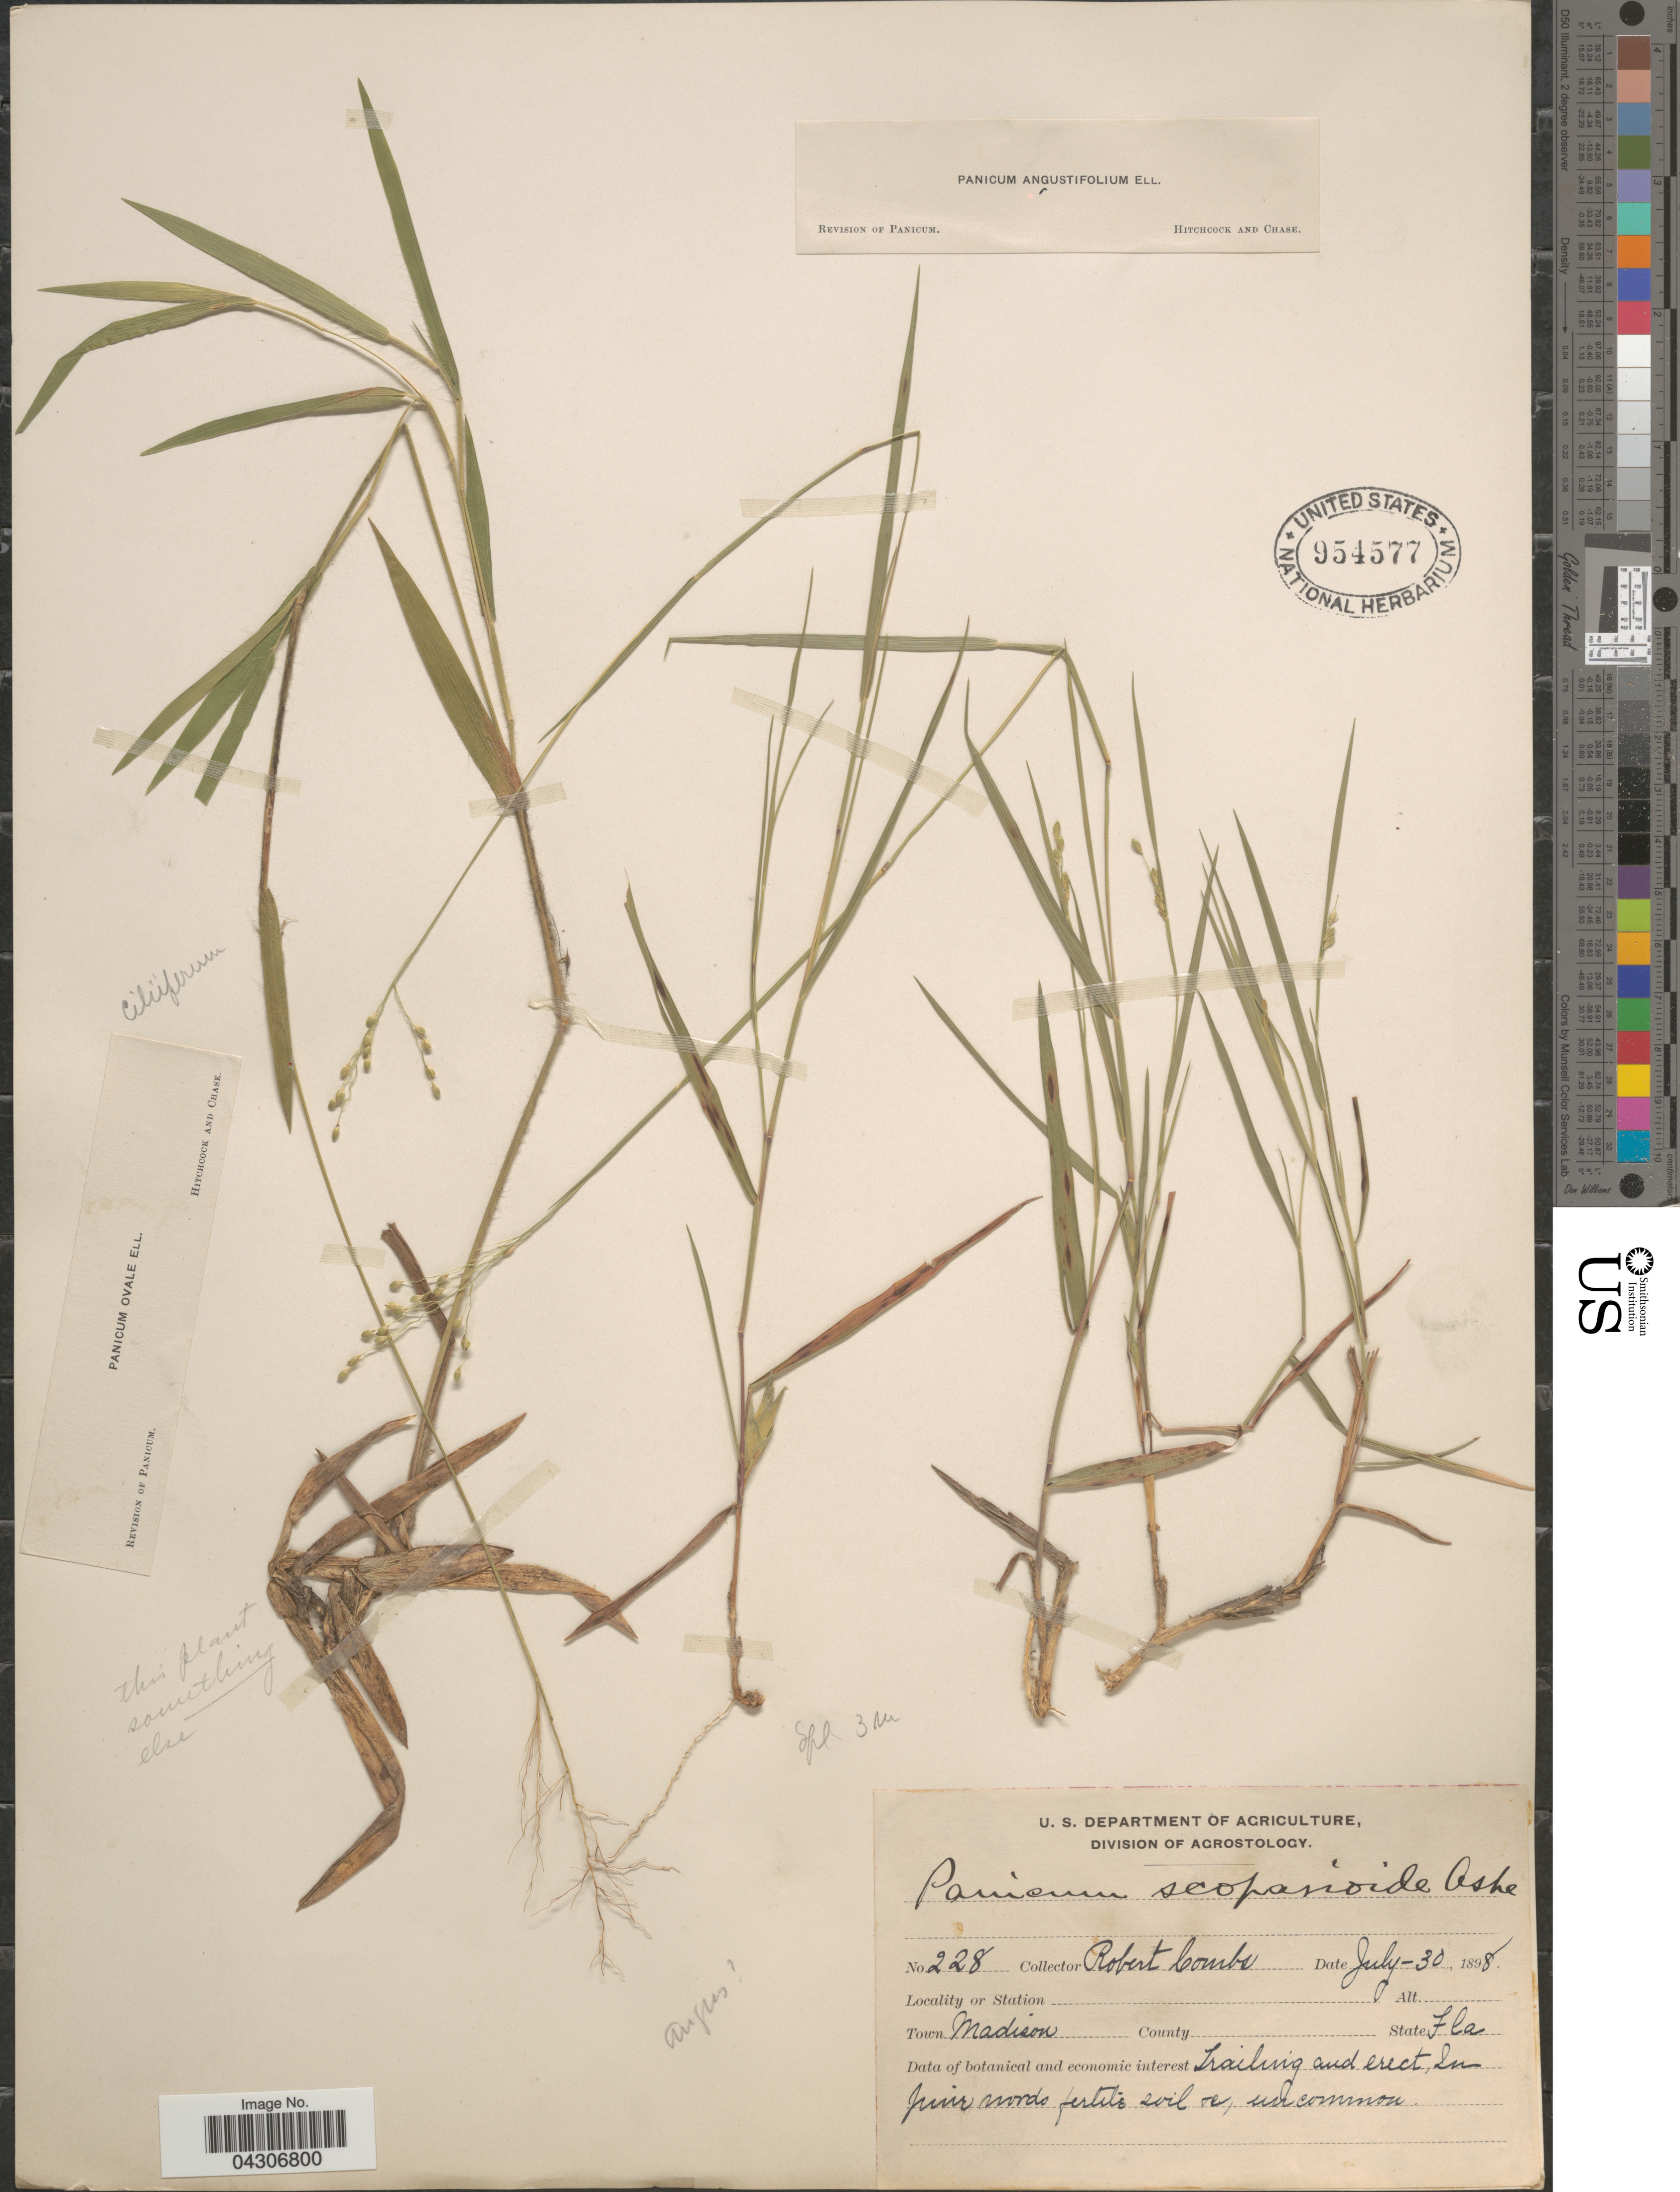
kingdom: Plantae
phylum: Tracheophyta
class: Liliopsida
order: Poales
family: Poaceae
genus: Dichanthelium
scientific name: Dichanthelium aciculare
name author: (Desv. ex Poir.) Gould & C.A. Clark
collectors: R. Combs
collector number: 228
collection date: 1898-07-30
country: United States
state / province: Florida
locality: Town Madison.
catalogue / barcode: US 954577